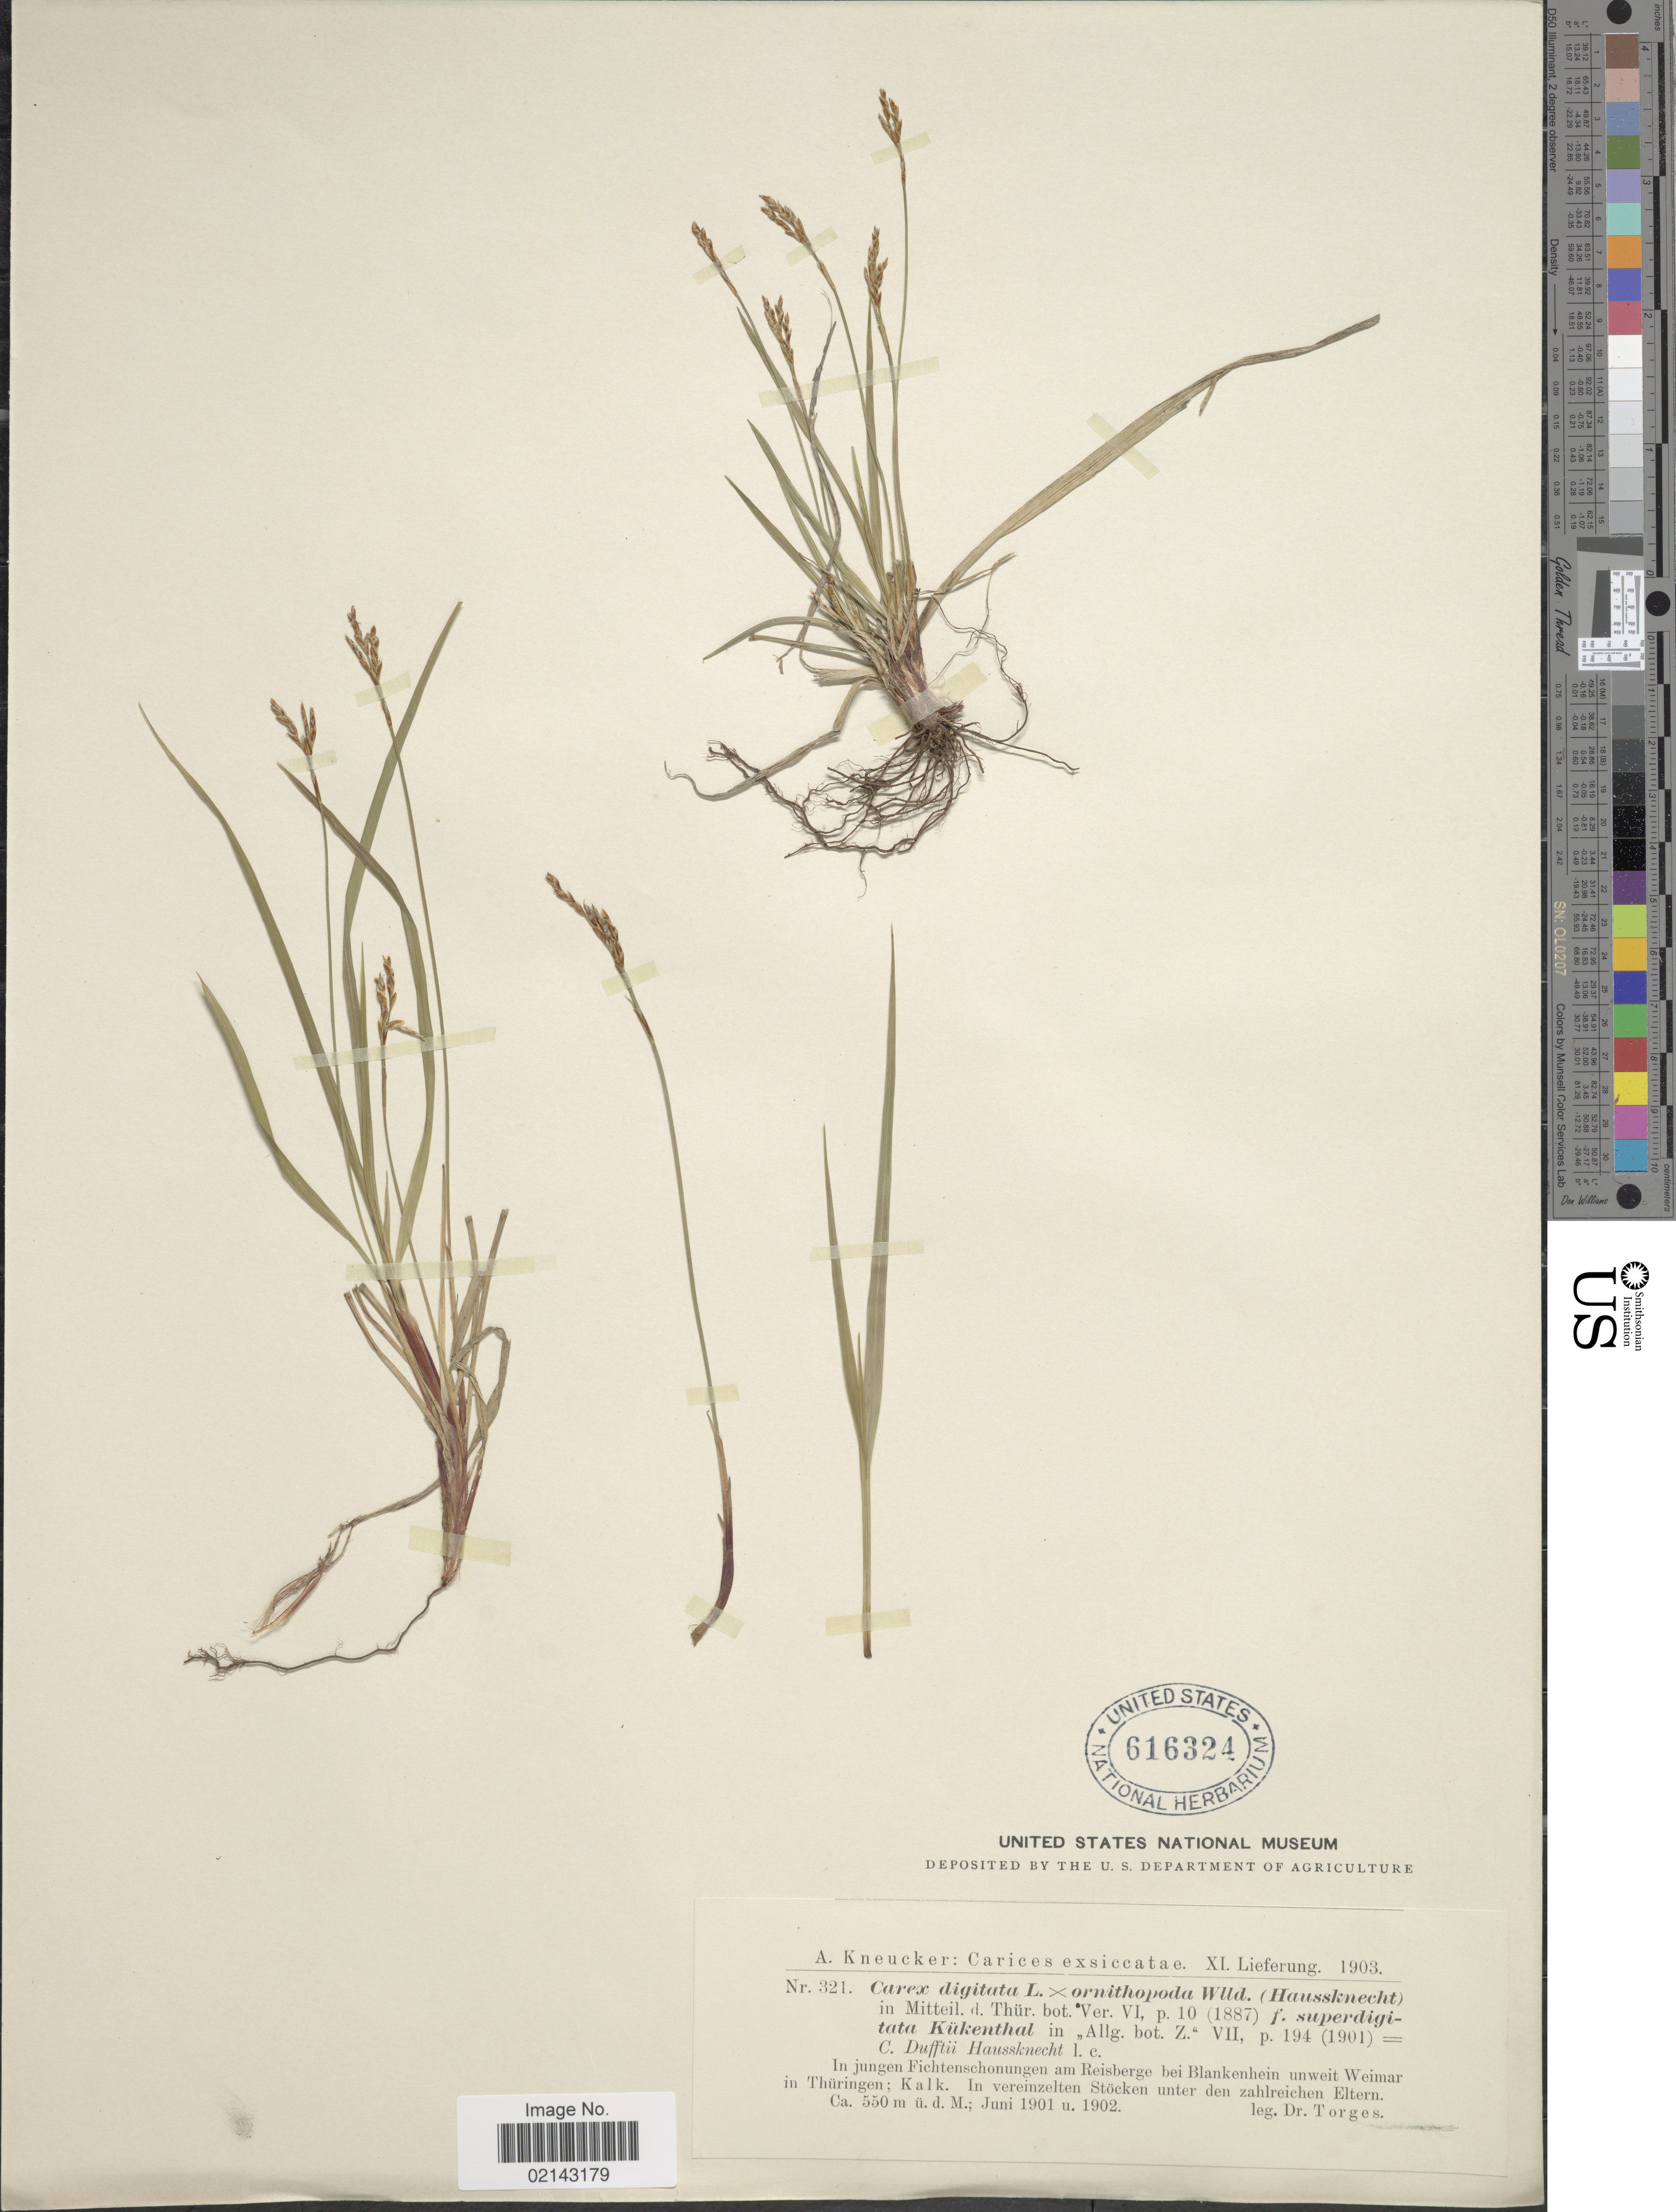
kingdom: Plantae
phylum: Tracheophyta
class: Liliopsida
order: Poales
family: Cyperaceae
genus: Carex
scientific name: Carex digitata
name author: L.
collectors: Torges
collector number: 321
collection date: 1901-06/1902-06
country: Germany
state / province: Thuringia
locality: In jungen Fichtenschonungen am Reisberge bei Blankenhein unweit Weimar in Thüringen; Kalk.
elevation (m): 550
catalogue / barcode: US 616324